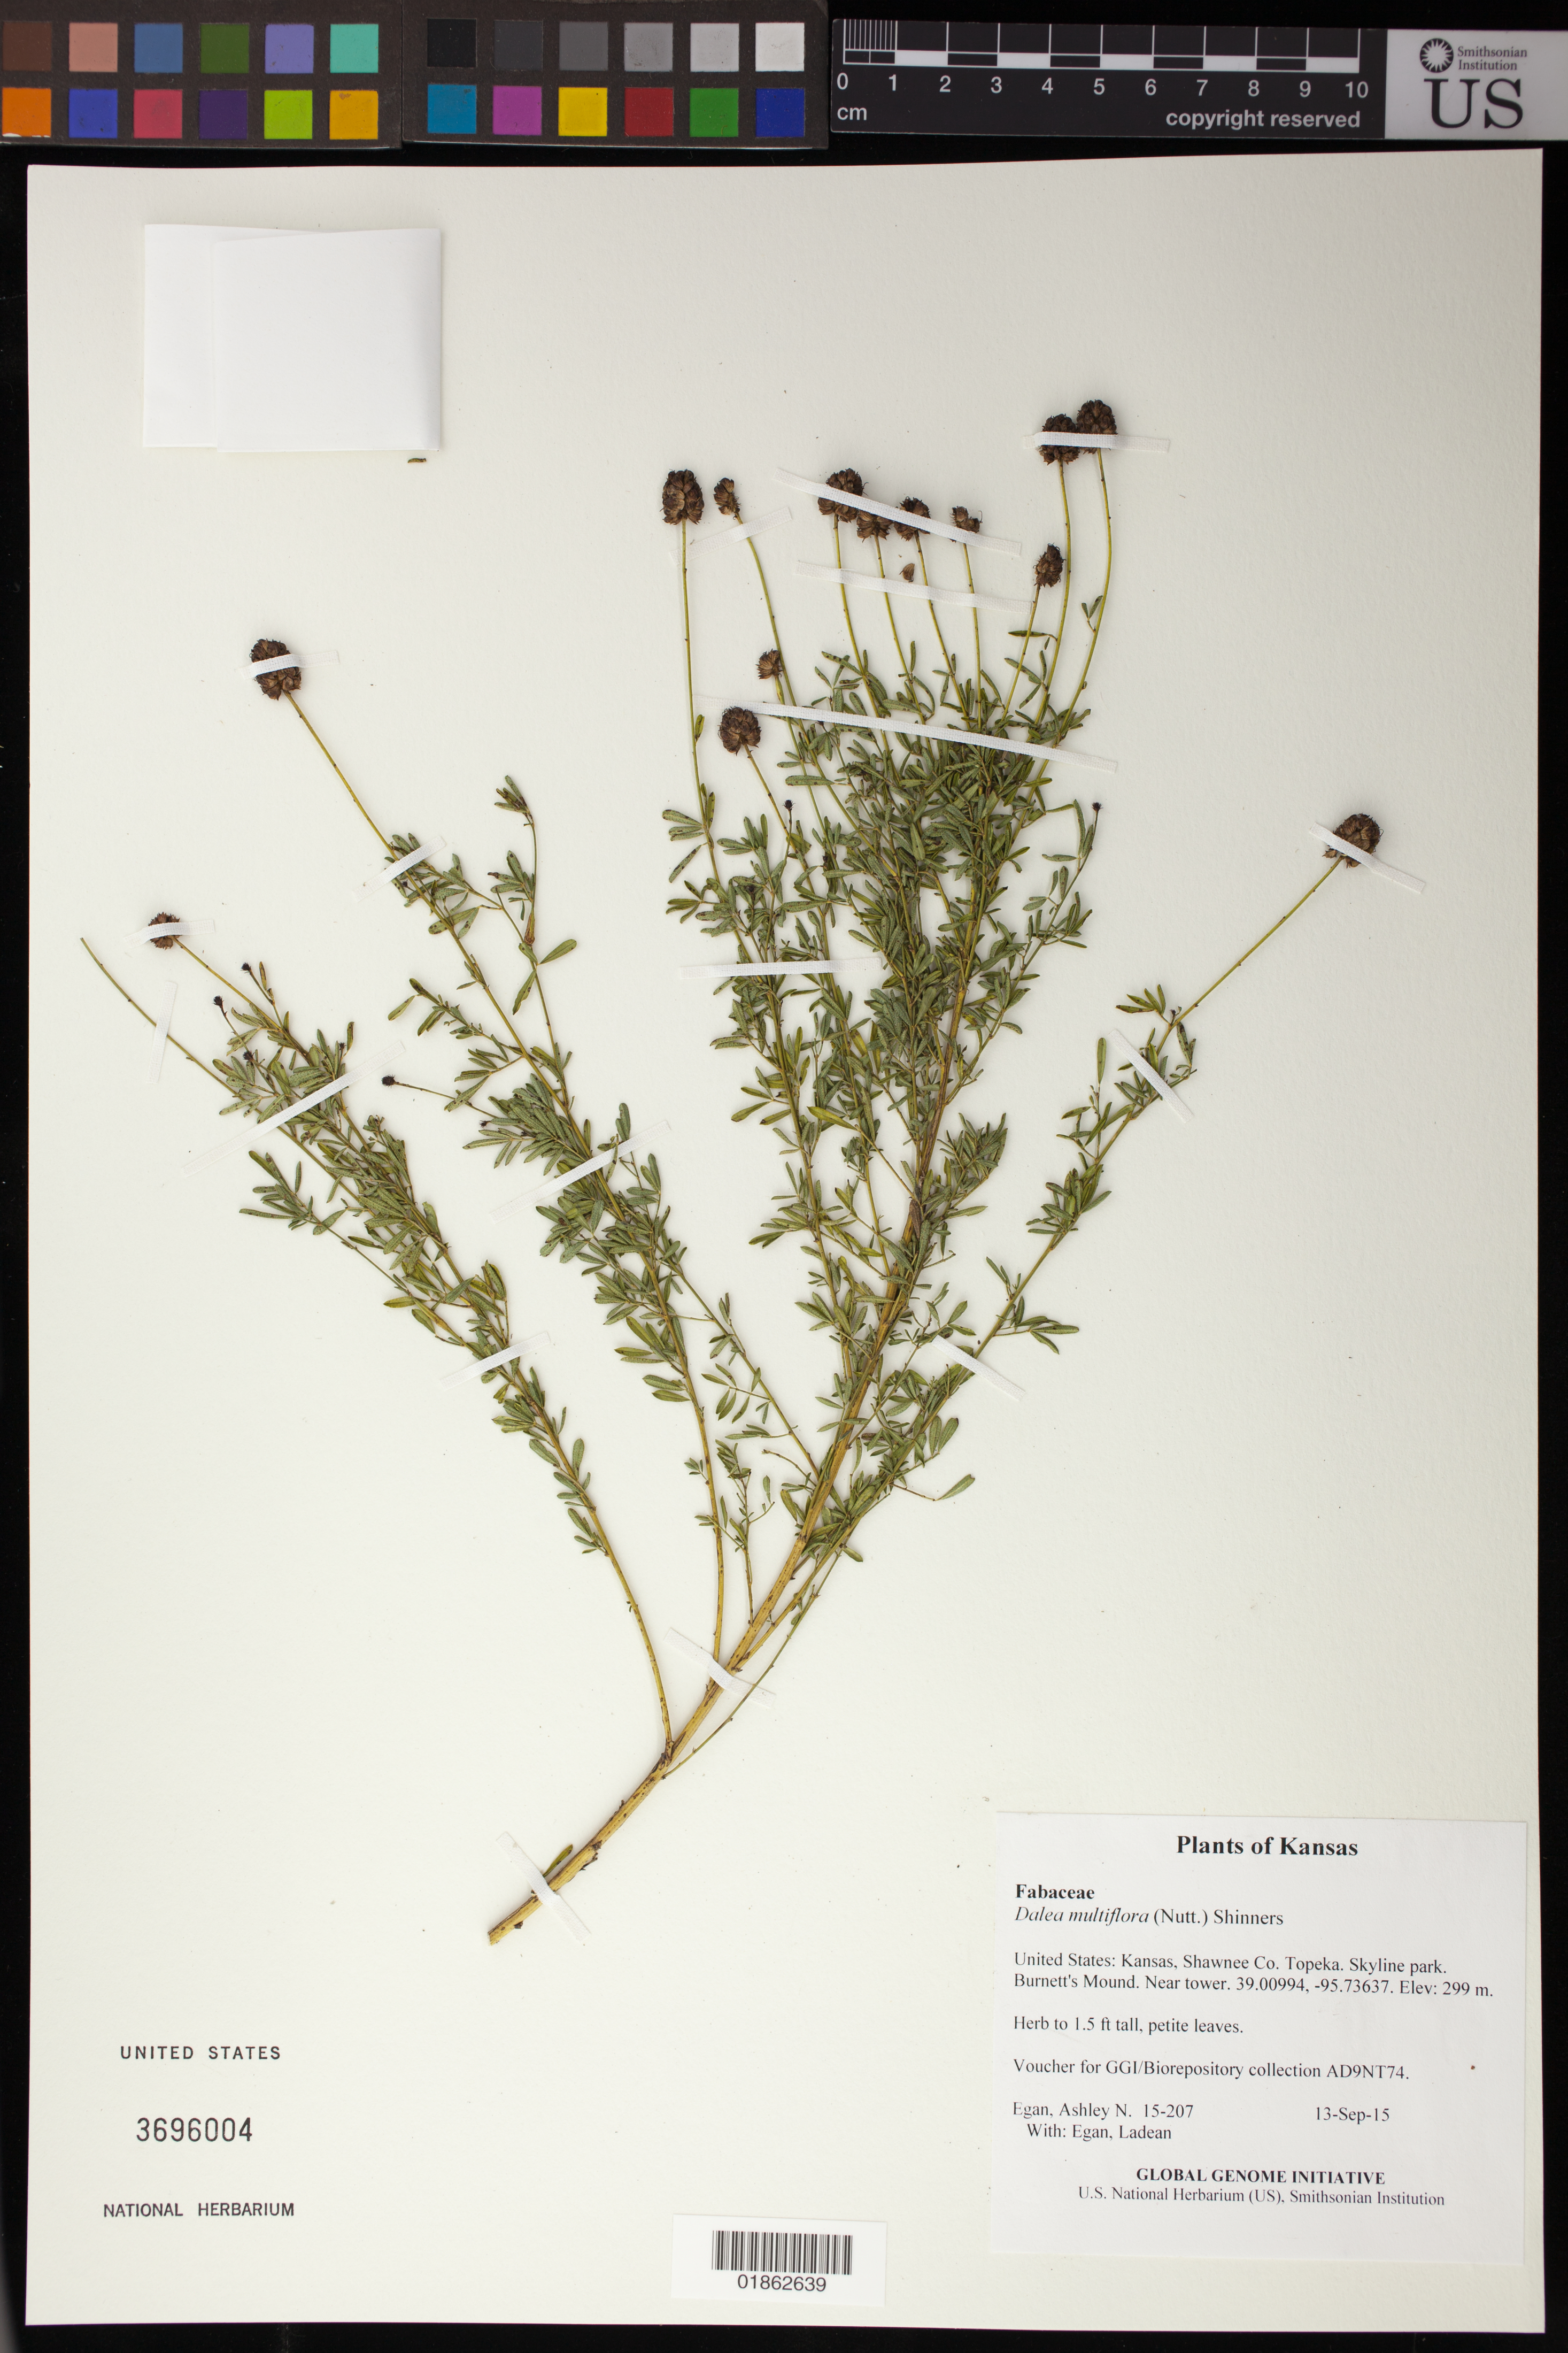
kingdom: Plantae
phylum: Tracheophyta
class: Magnoliopsida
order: Fabales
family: Fabaceae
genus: Dalea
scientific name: Dalea multiflora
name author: (Nutt.) Shinners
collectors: A. N. Egan & L. Egan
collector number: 15-207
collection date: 2015-09-13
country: United States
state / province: Kansas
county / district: Shawnee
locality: Topeka. Skyline park. Burnett's Mound. Near tower.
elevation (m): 299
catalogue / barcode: US 3696004